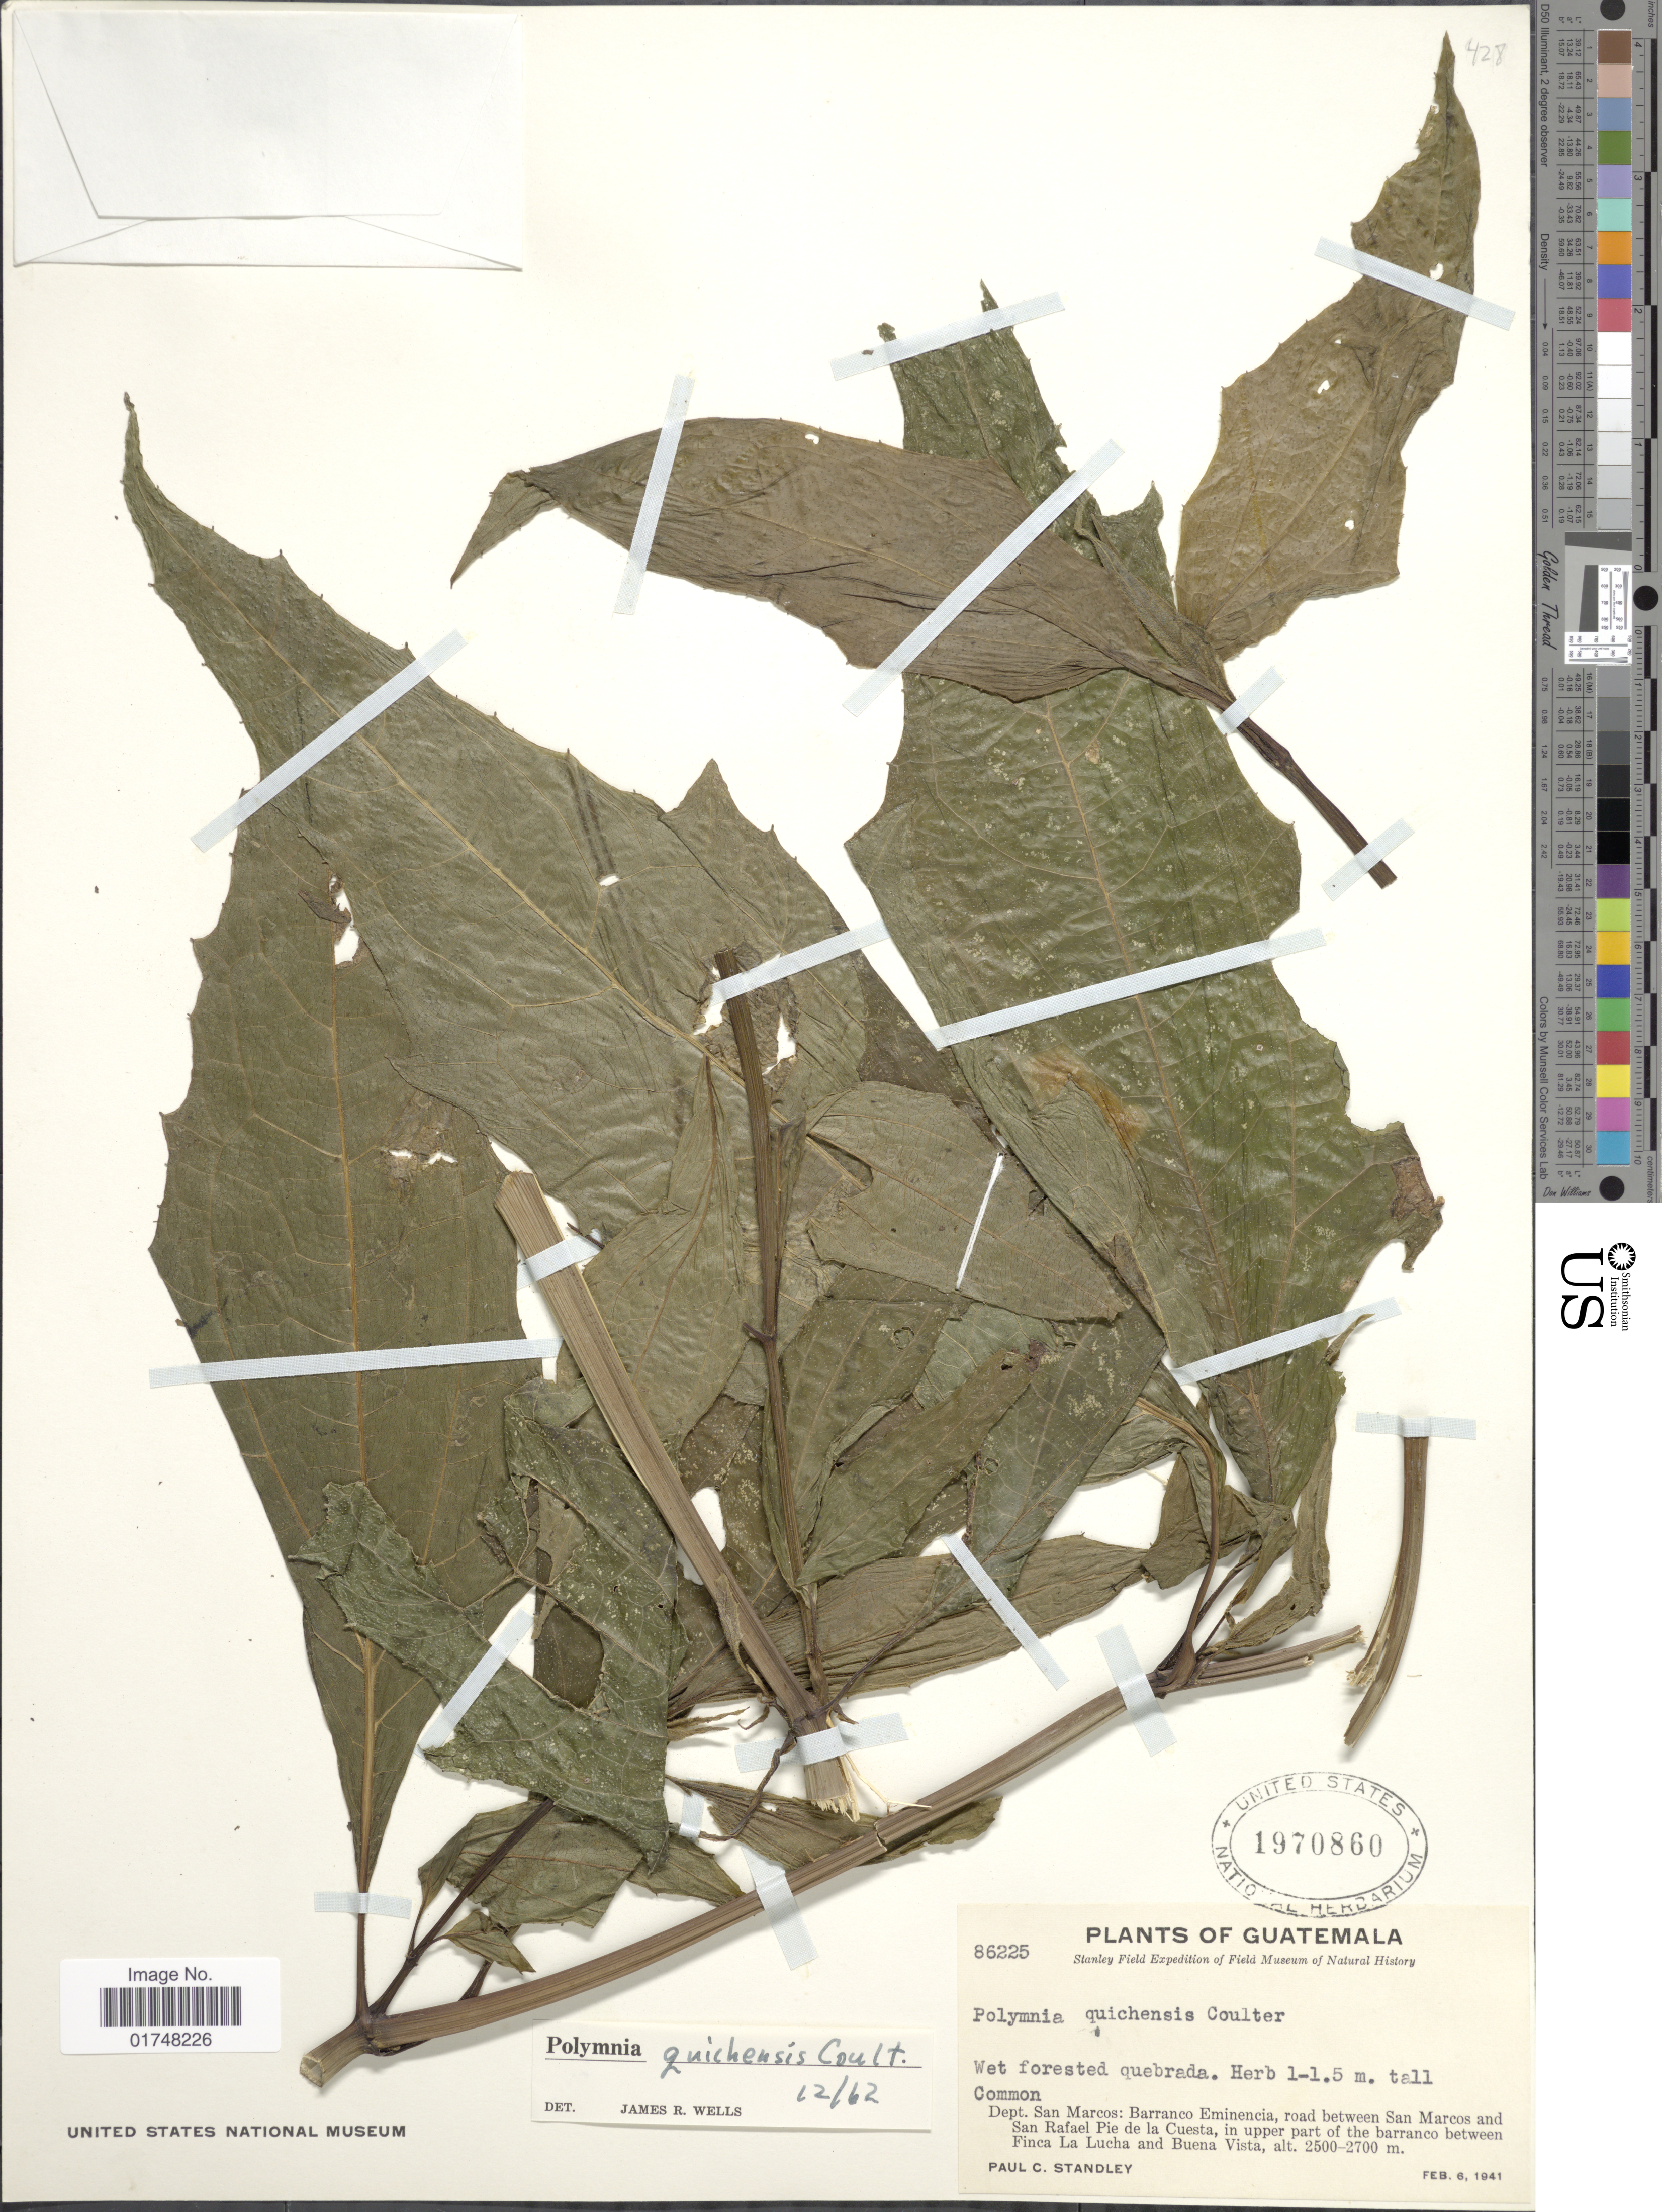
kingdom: Plantae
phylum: Tracheophyta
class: Magnoliopsida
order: Asterales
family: Asteraceae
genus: Smallanthus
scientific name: Smallanthus quichensis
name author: (Coult.) H. Rob.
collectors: P. C. Standley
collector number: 86225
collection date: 1941-02-06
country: Guatemala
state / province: San Marcos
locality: Barranca Eminencia, road between San Marcos and San rafael Pie de la Cuesta in upper part of the barranco between Finca la Lucha and Buena Vista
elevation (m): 2500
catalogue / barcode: US 1970860